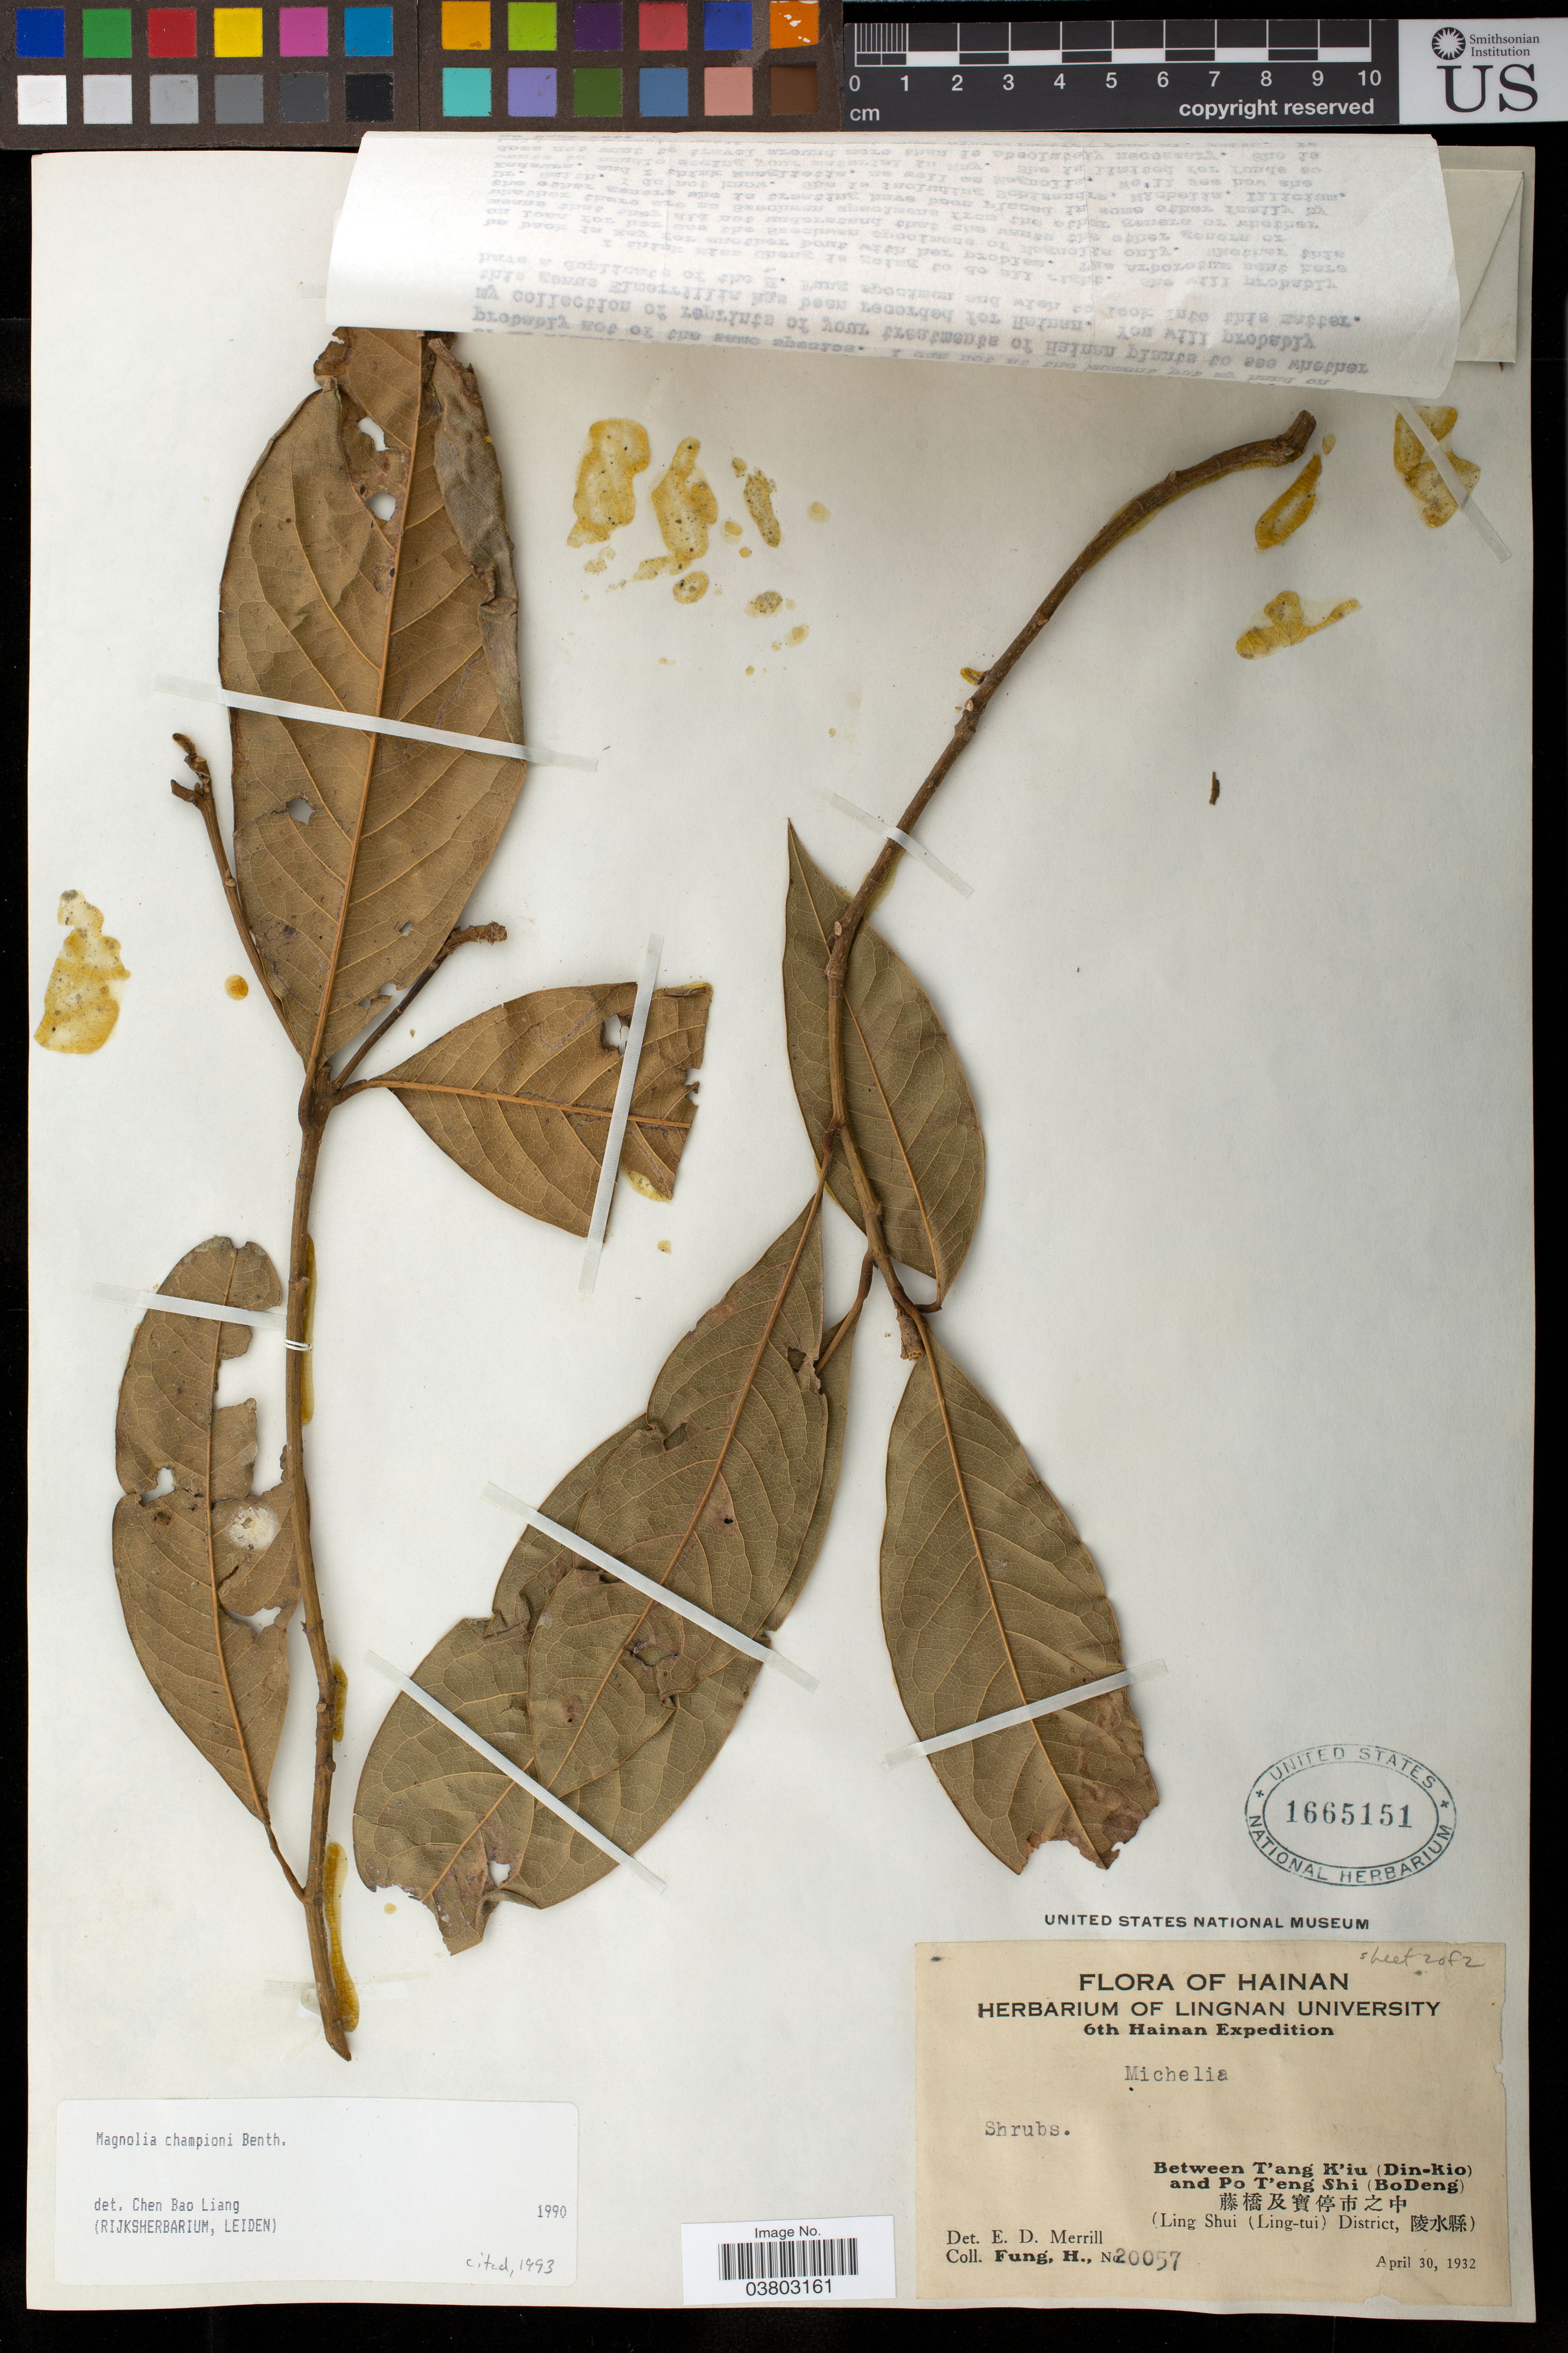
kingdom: Plantae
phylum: Tracheophyta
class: Magnoliopsida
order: Magnoliales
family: Magnoliaceae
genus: Magnolia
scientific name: Magnolia championii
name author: Benth.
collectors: H. L. Fung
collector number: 20057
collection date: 1932-04-30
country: China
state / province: Hainan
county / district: Ling Shui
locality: between T'ang K'iu (Din- Kio) and Po T'eng Shi (BoDeng)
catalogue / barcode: US 1665151